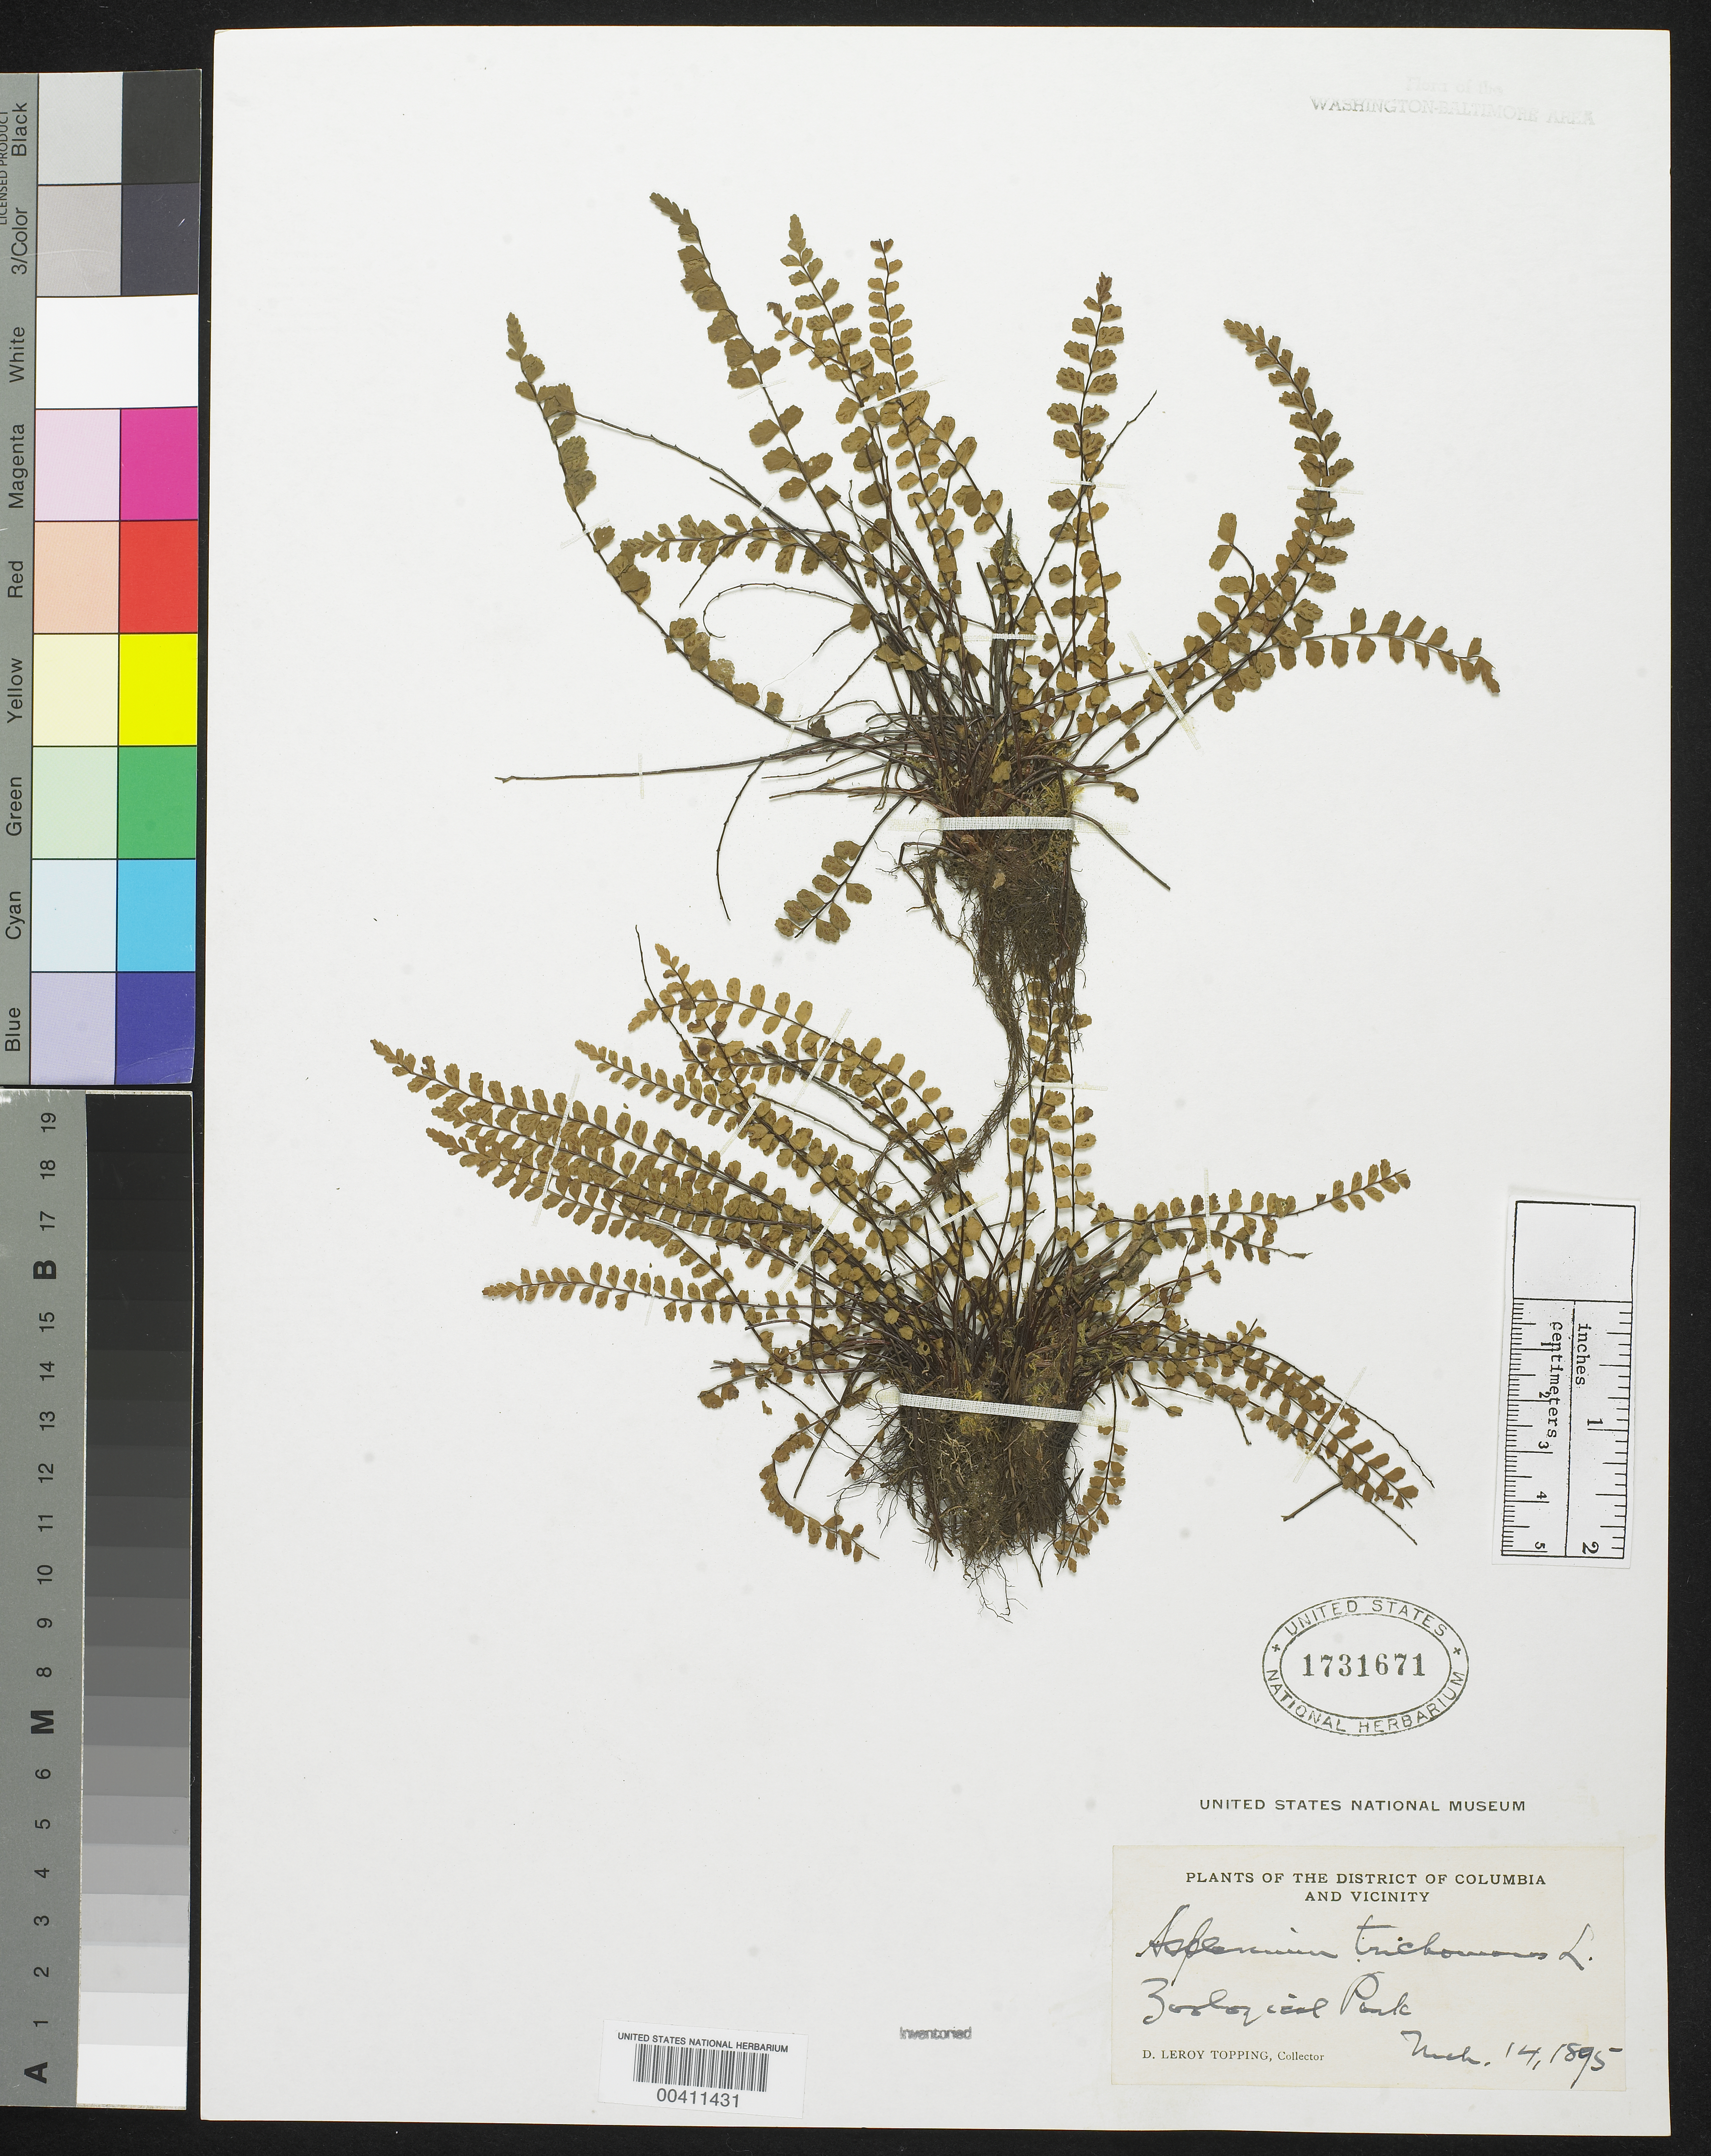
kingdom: Plantae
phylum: Tracheophyta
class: Polypodiopsida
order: Polypodiales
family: Aspleniaceae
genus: Asplenium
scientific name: Asplenium trichomanes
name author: L.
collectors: D. L. Topping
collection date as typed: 14 Mar 1895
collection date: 1895-03-14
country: United States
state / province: District of Columbia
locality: Zoological Park Rock Creek Park & vicinity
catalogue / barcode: US 1731671